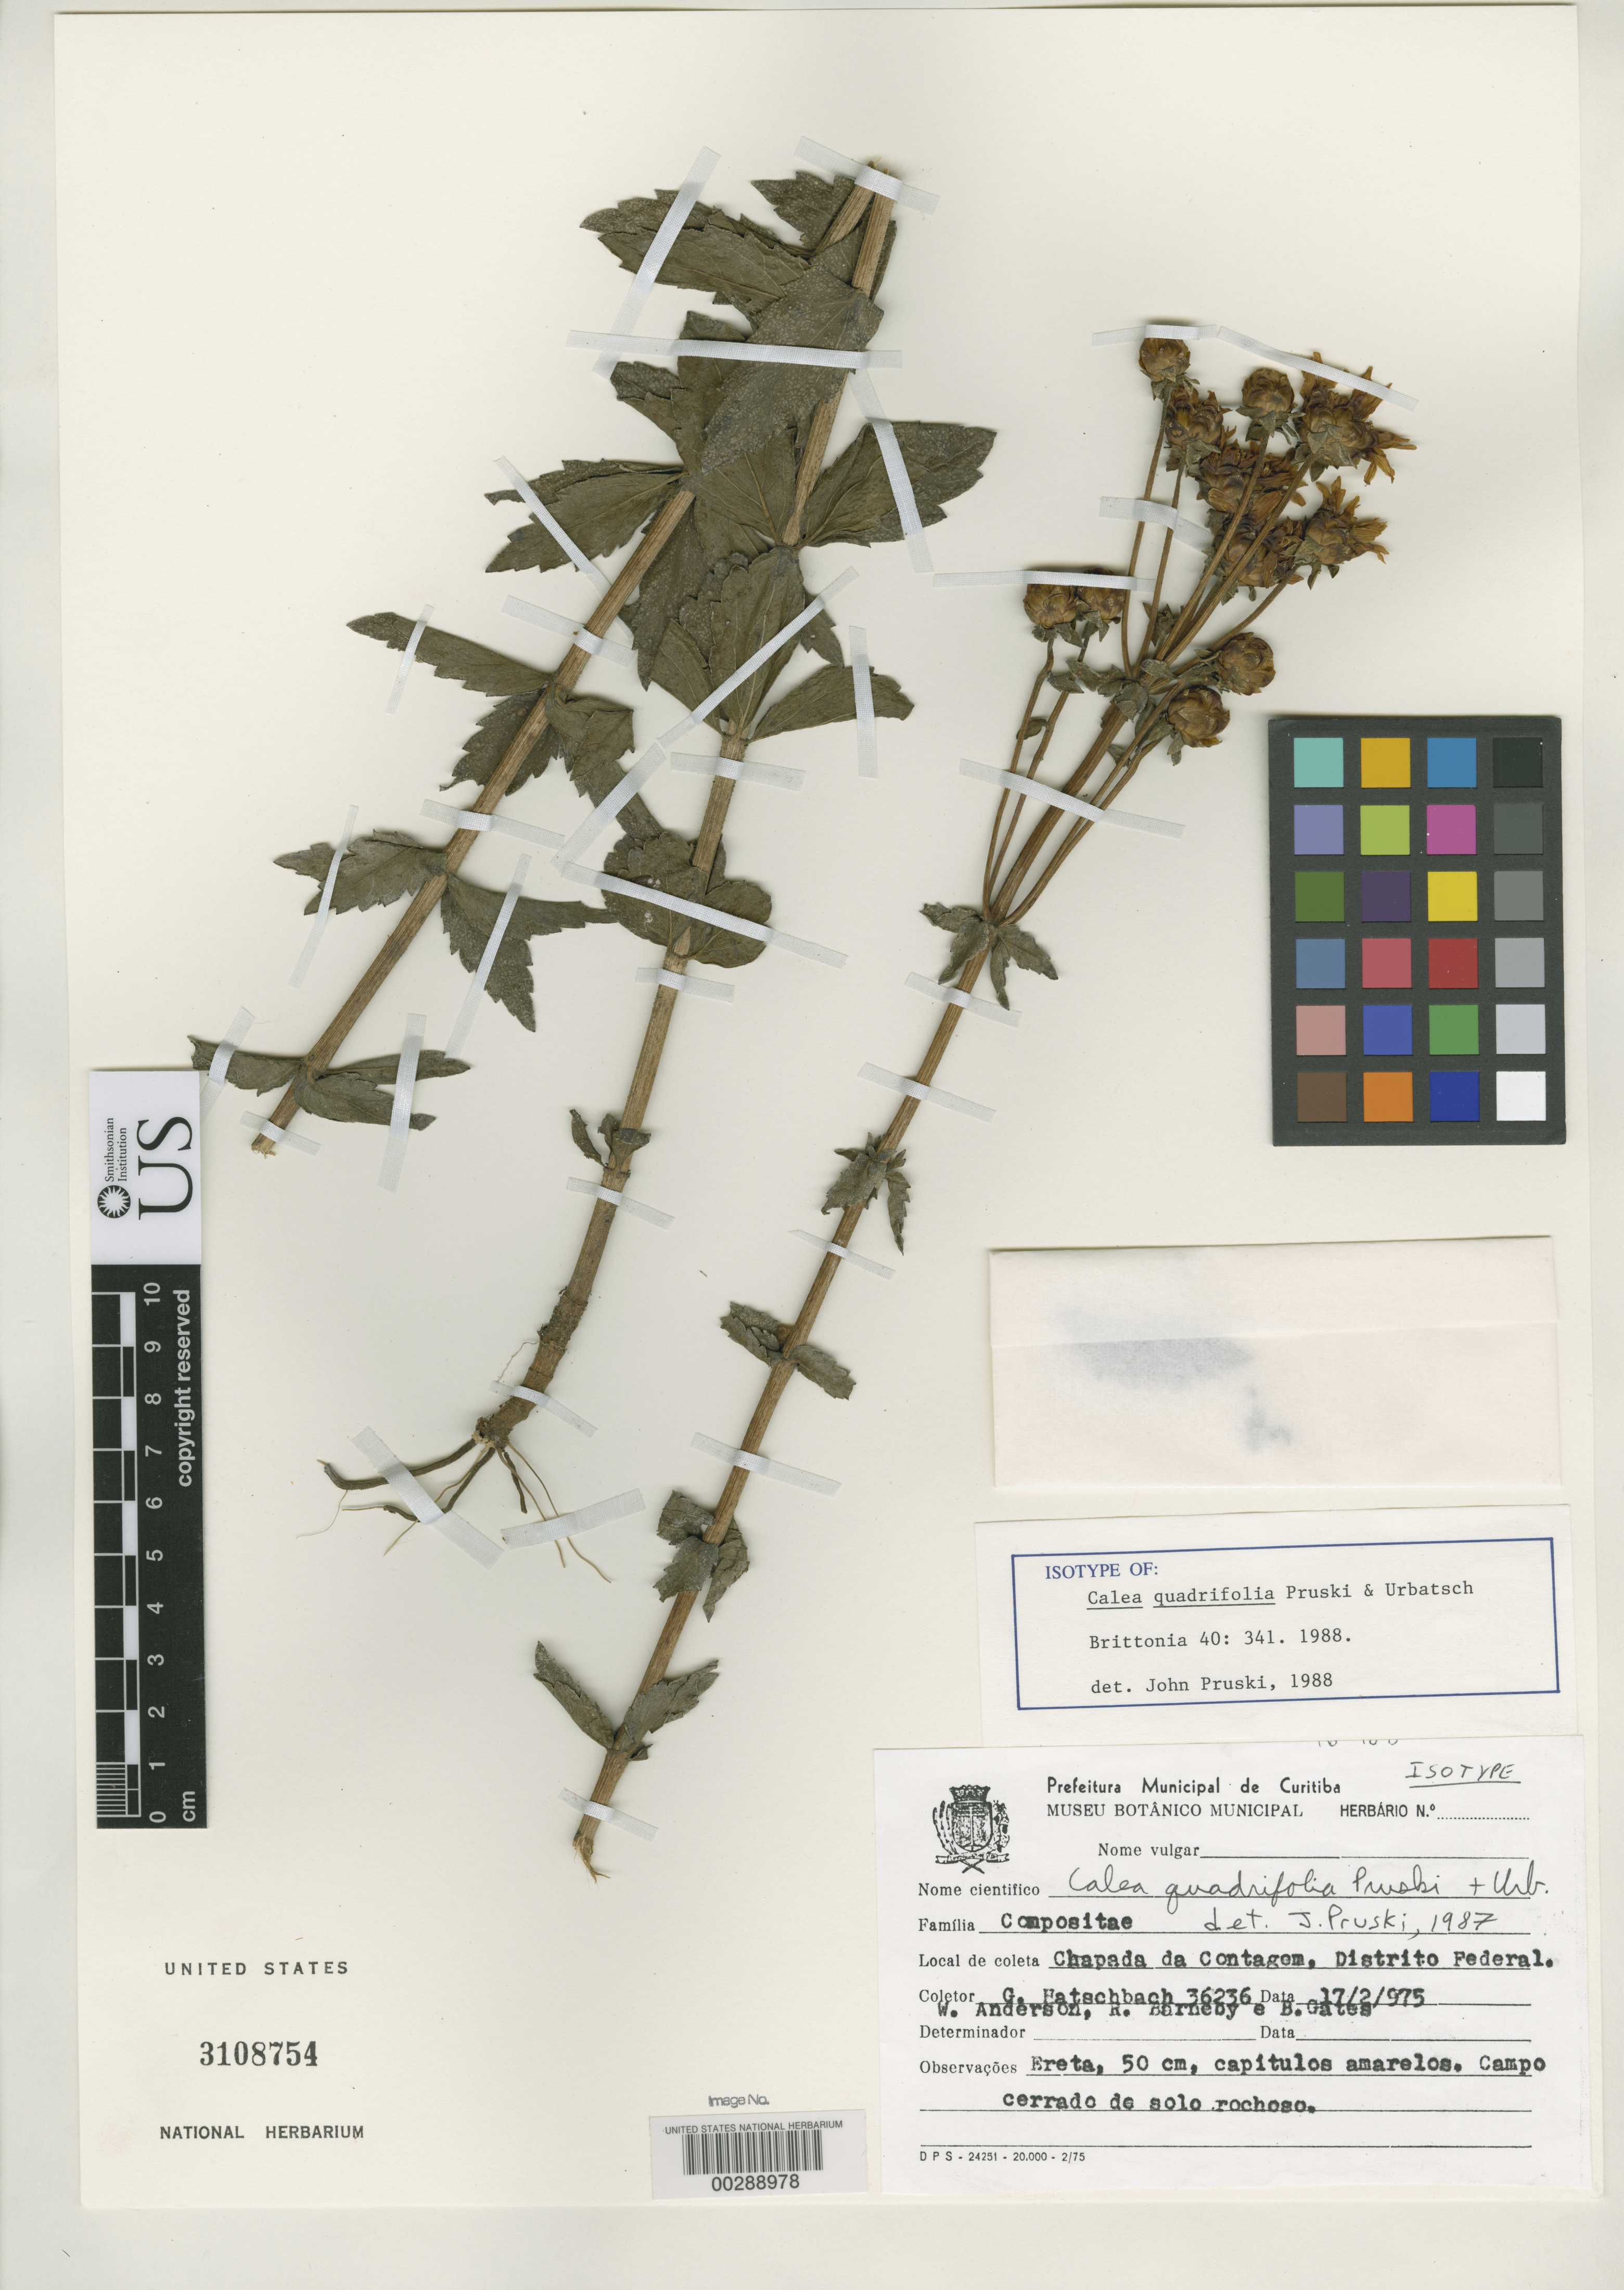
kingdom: Plantae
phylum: Tracheophyta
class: Magnoliopsida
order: Asterales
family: Asteraceae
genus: Calea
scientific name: Calea quadrifolia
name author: Pruski &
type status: Isotype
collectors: G. Hatschbach, W. A. Anderson & R. C. Barneby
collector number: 36236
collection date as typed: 17 Feb 1975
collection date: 1975-02-17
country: Brazil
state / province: Distrito Federal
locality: Chapada do Contagem.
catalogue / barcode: US 3108754